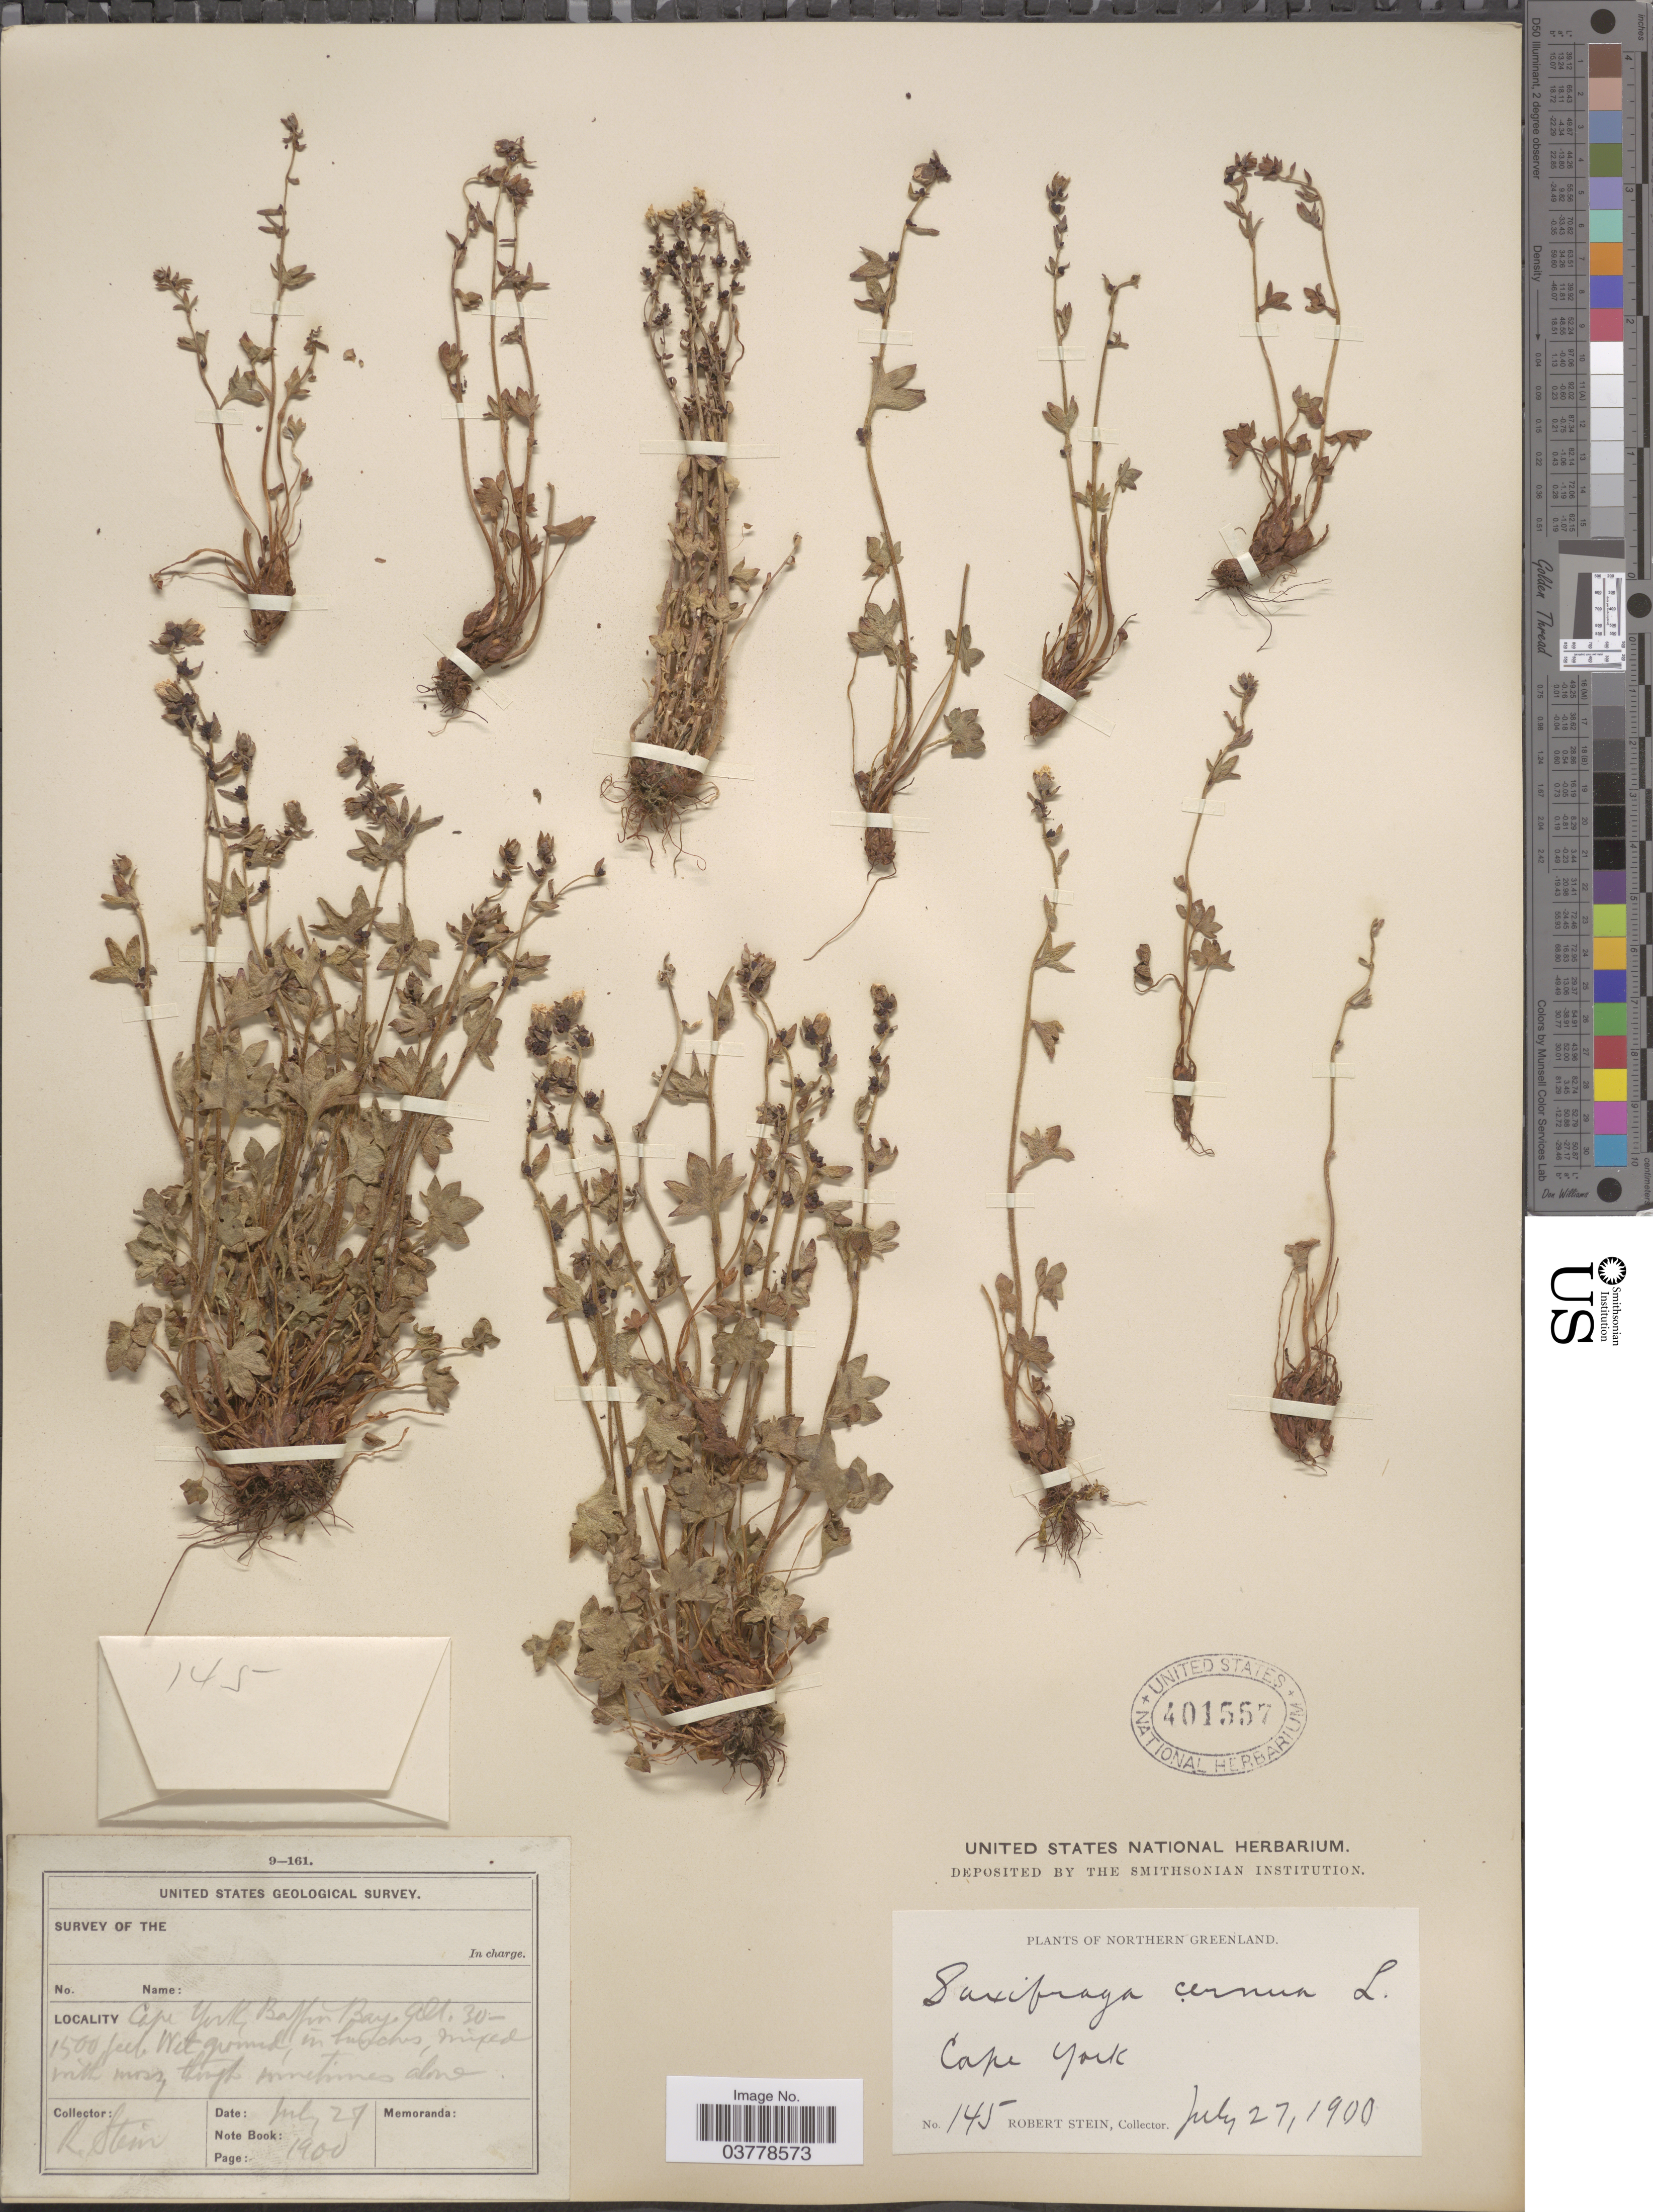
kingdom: Plantae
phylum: Tracheophyta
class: Magnoliopsida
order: Saxifragales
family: Saxifragaceae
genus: Saxifraga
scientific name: Saxifraga cernua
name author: L.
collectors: R. Stein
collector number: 145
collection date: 1900-07-27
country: Greenland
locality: Northern Greenland. Cape York. Baffin Bay.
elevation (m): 9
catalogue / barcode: US 401557